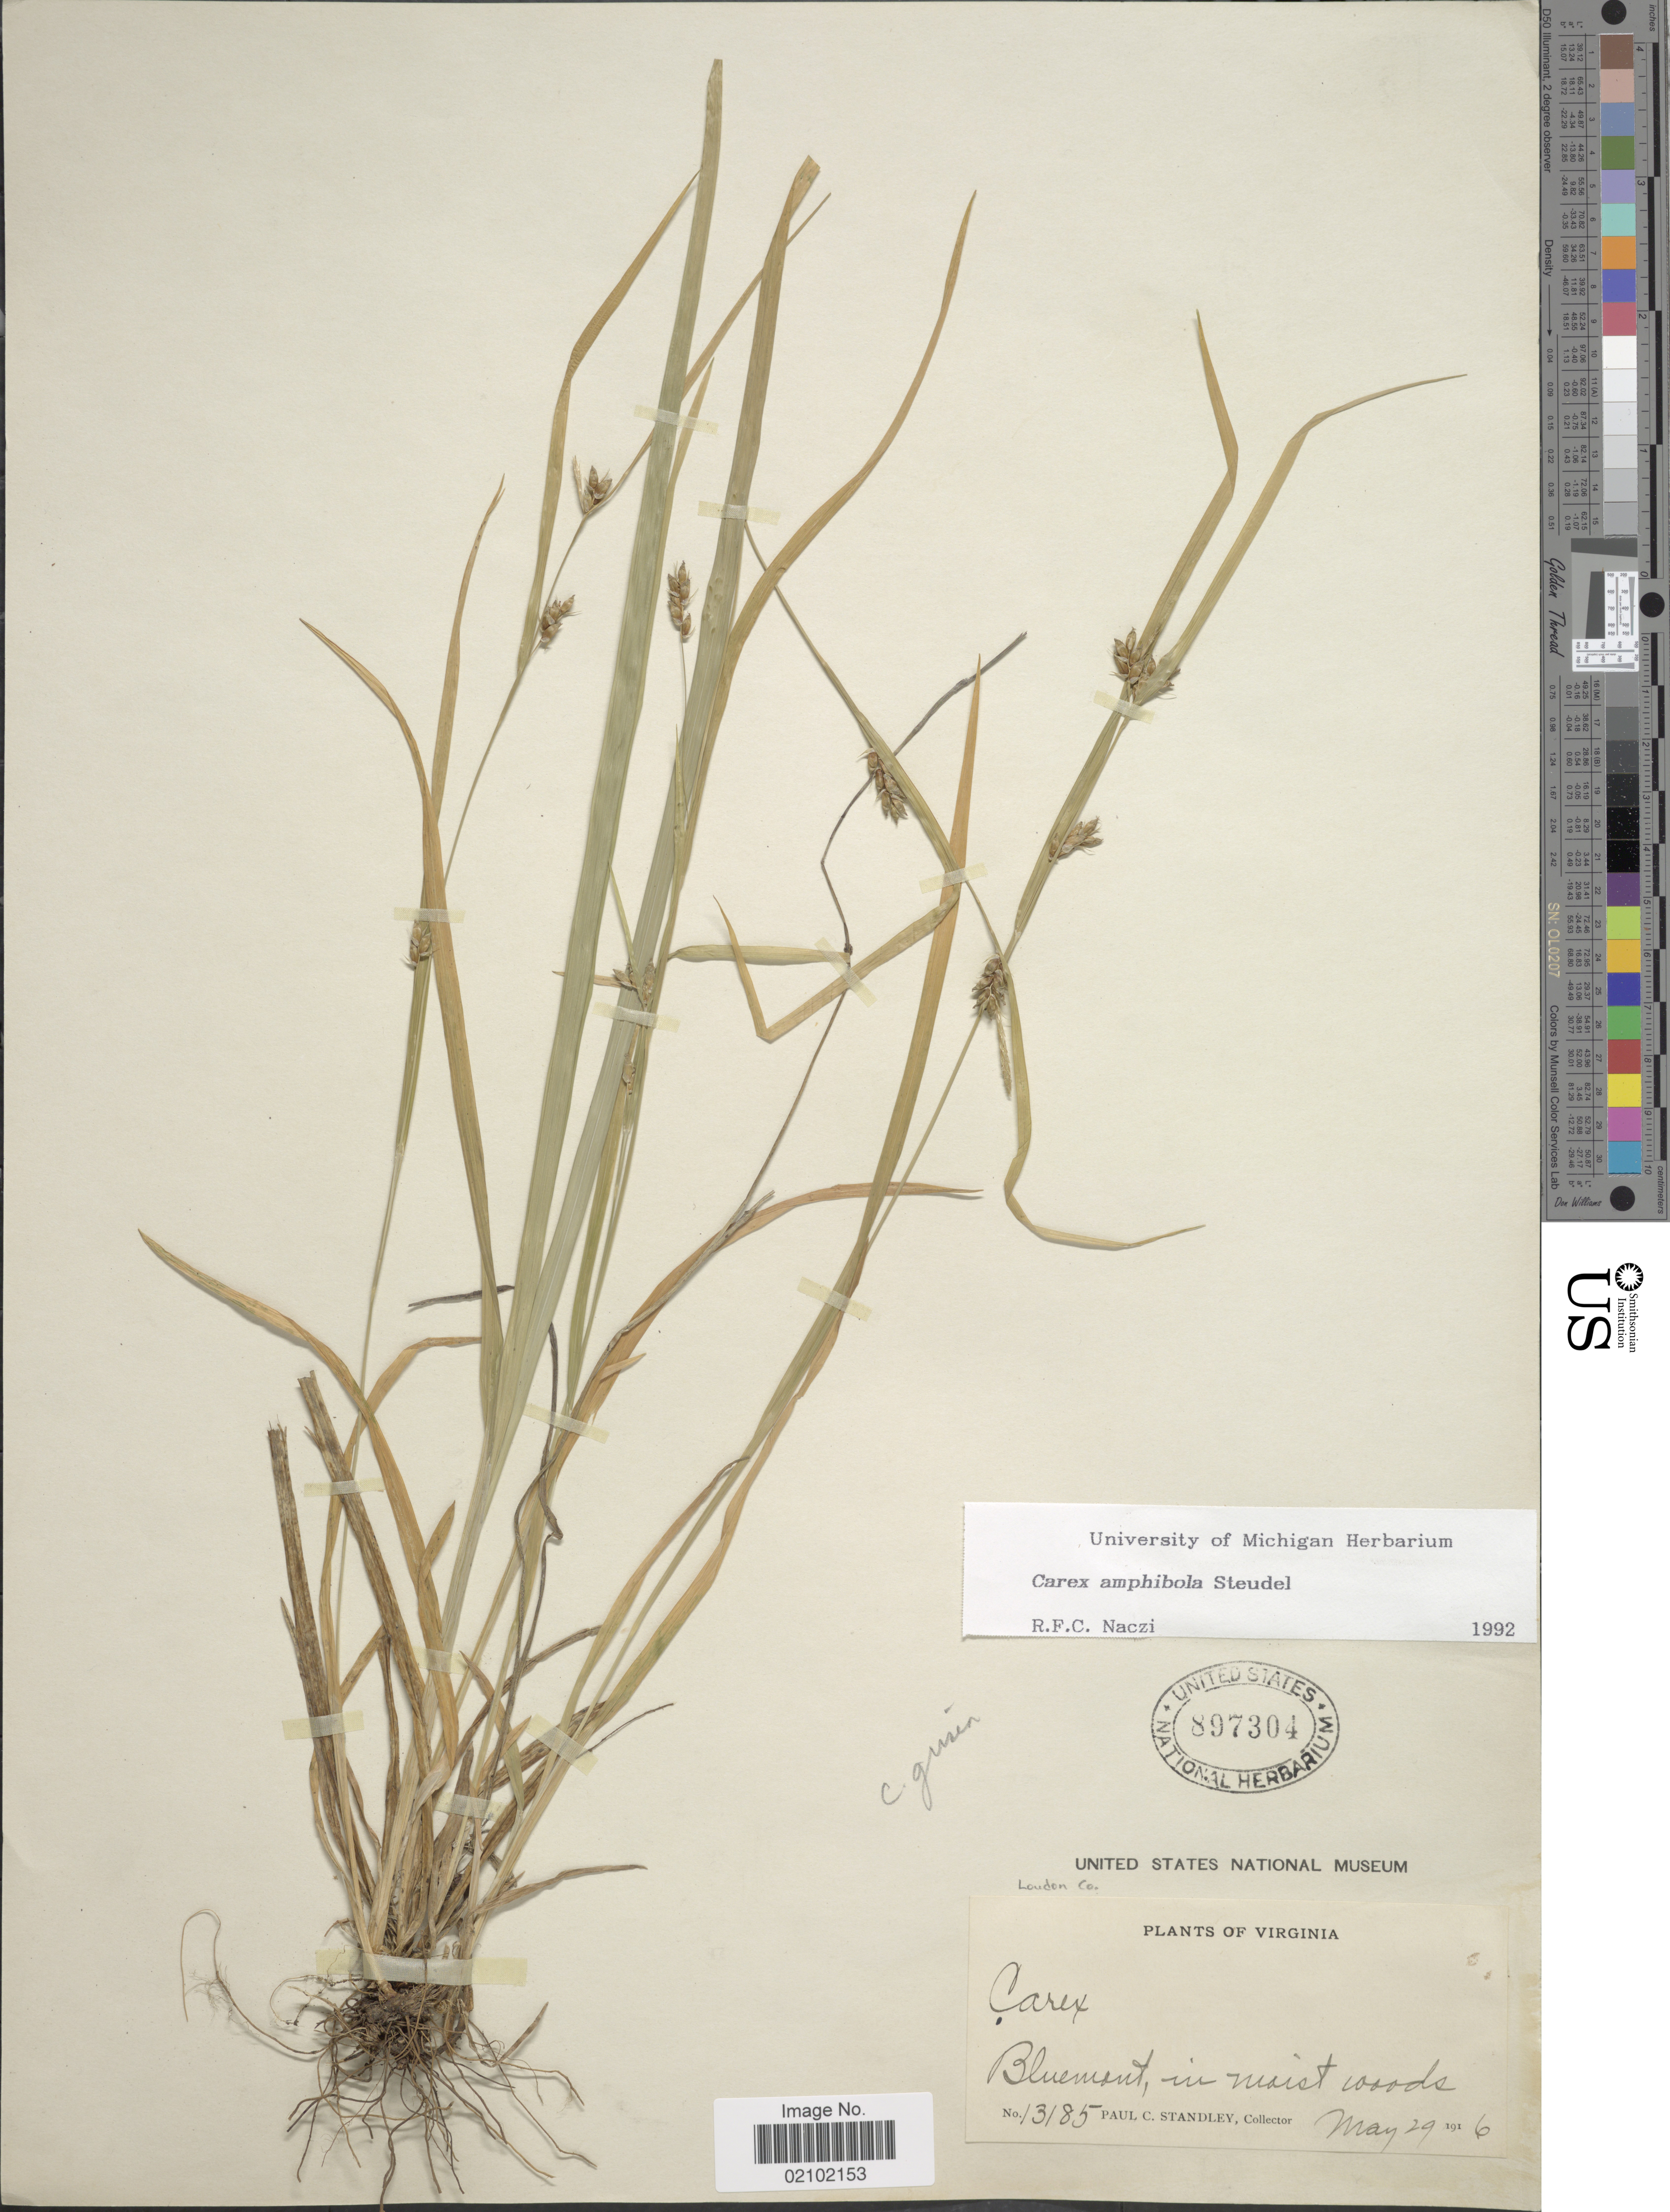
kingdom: Plantae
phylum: Tracheophyta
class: Liliopsida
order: Poales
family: Cyperaceae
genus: Carex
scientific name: Carex amphibola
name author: Steud.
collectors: P. C. Standley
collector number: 13185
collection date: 1916-05-29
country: United States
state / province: Virginia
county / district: Loudoun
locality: Bluemont. London Co.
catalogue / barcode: US 897304